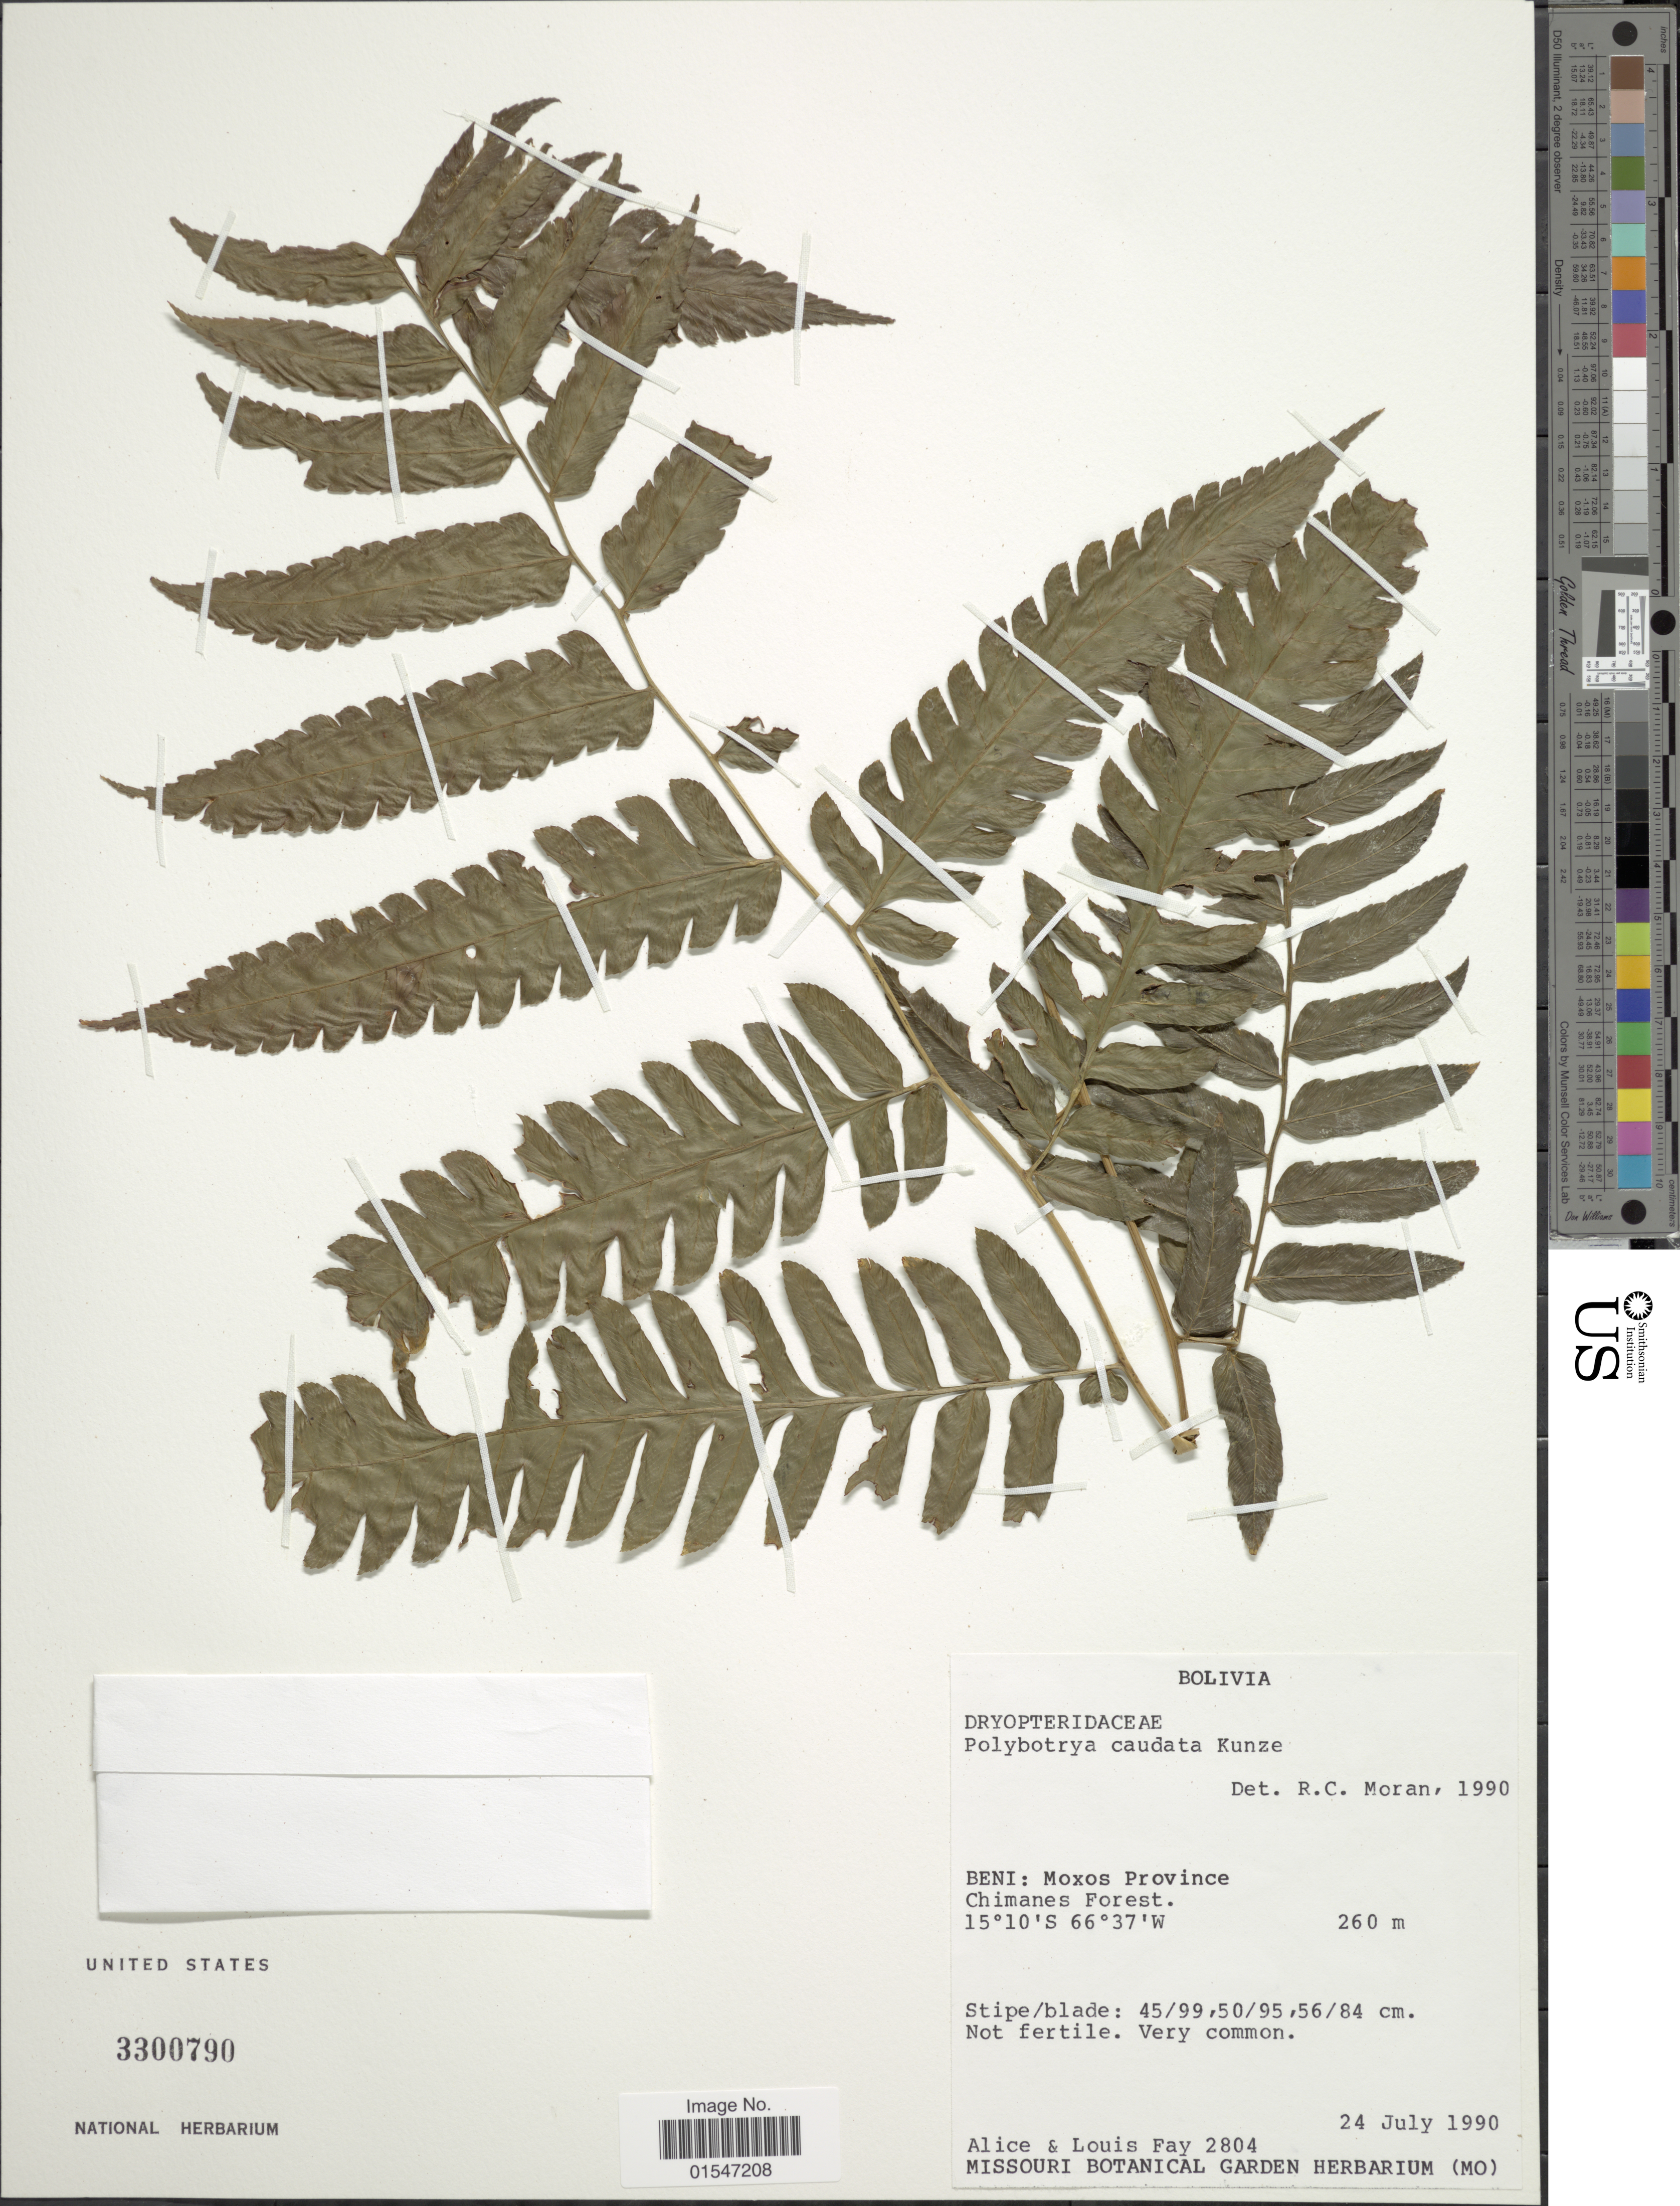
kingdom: Plantae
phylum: Tracheophyta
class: Polypodiopsida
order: Polypodiales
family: Dryopteridaceae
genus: Polybotrya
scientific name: Polybotrya caudata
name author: Kunze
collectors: A. Fay & L. Fay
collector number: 2804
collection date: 1990-07-24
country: Bolivia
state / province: Beni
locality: Moxos Province, Chimaes Forest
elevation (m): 260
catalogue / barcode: US 3300790